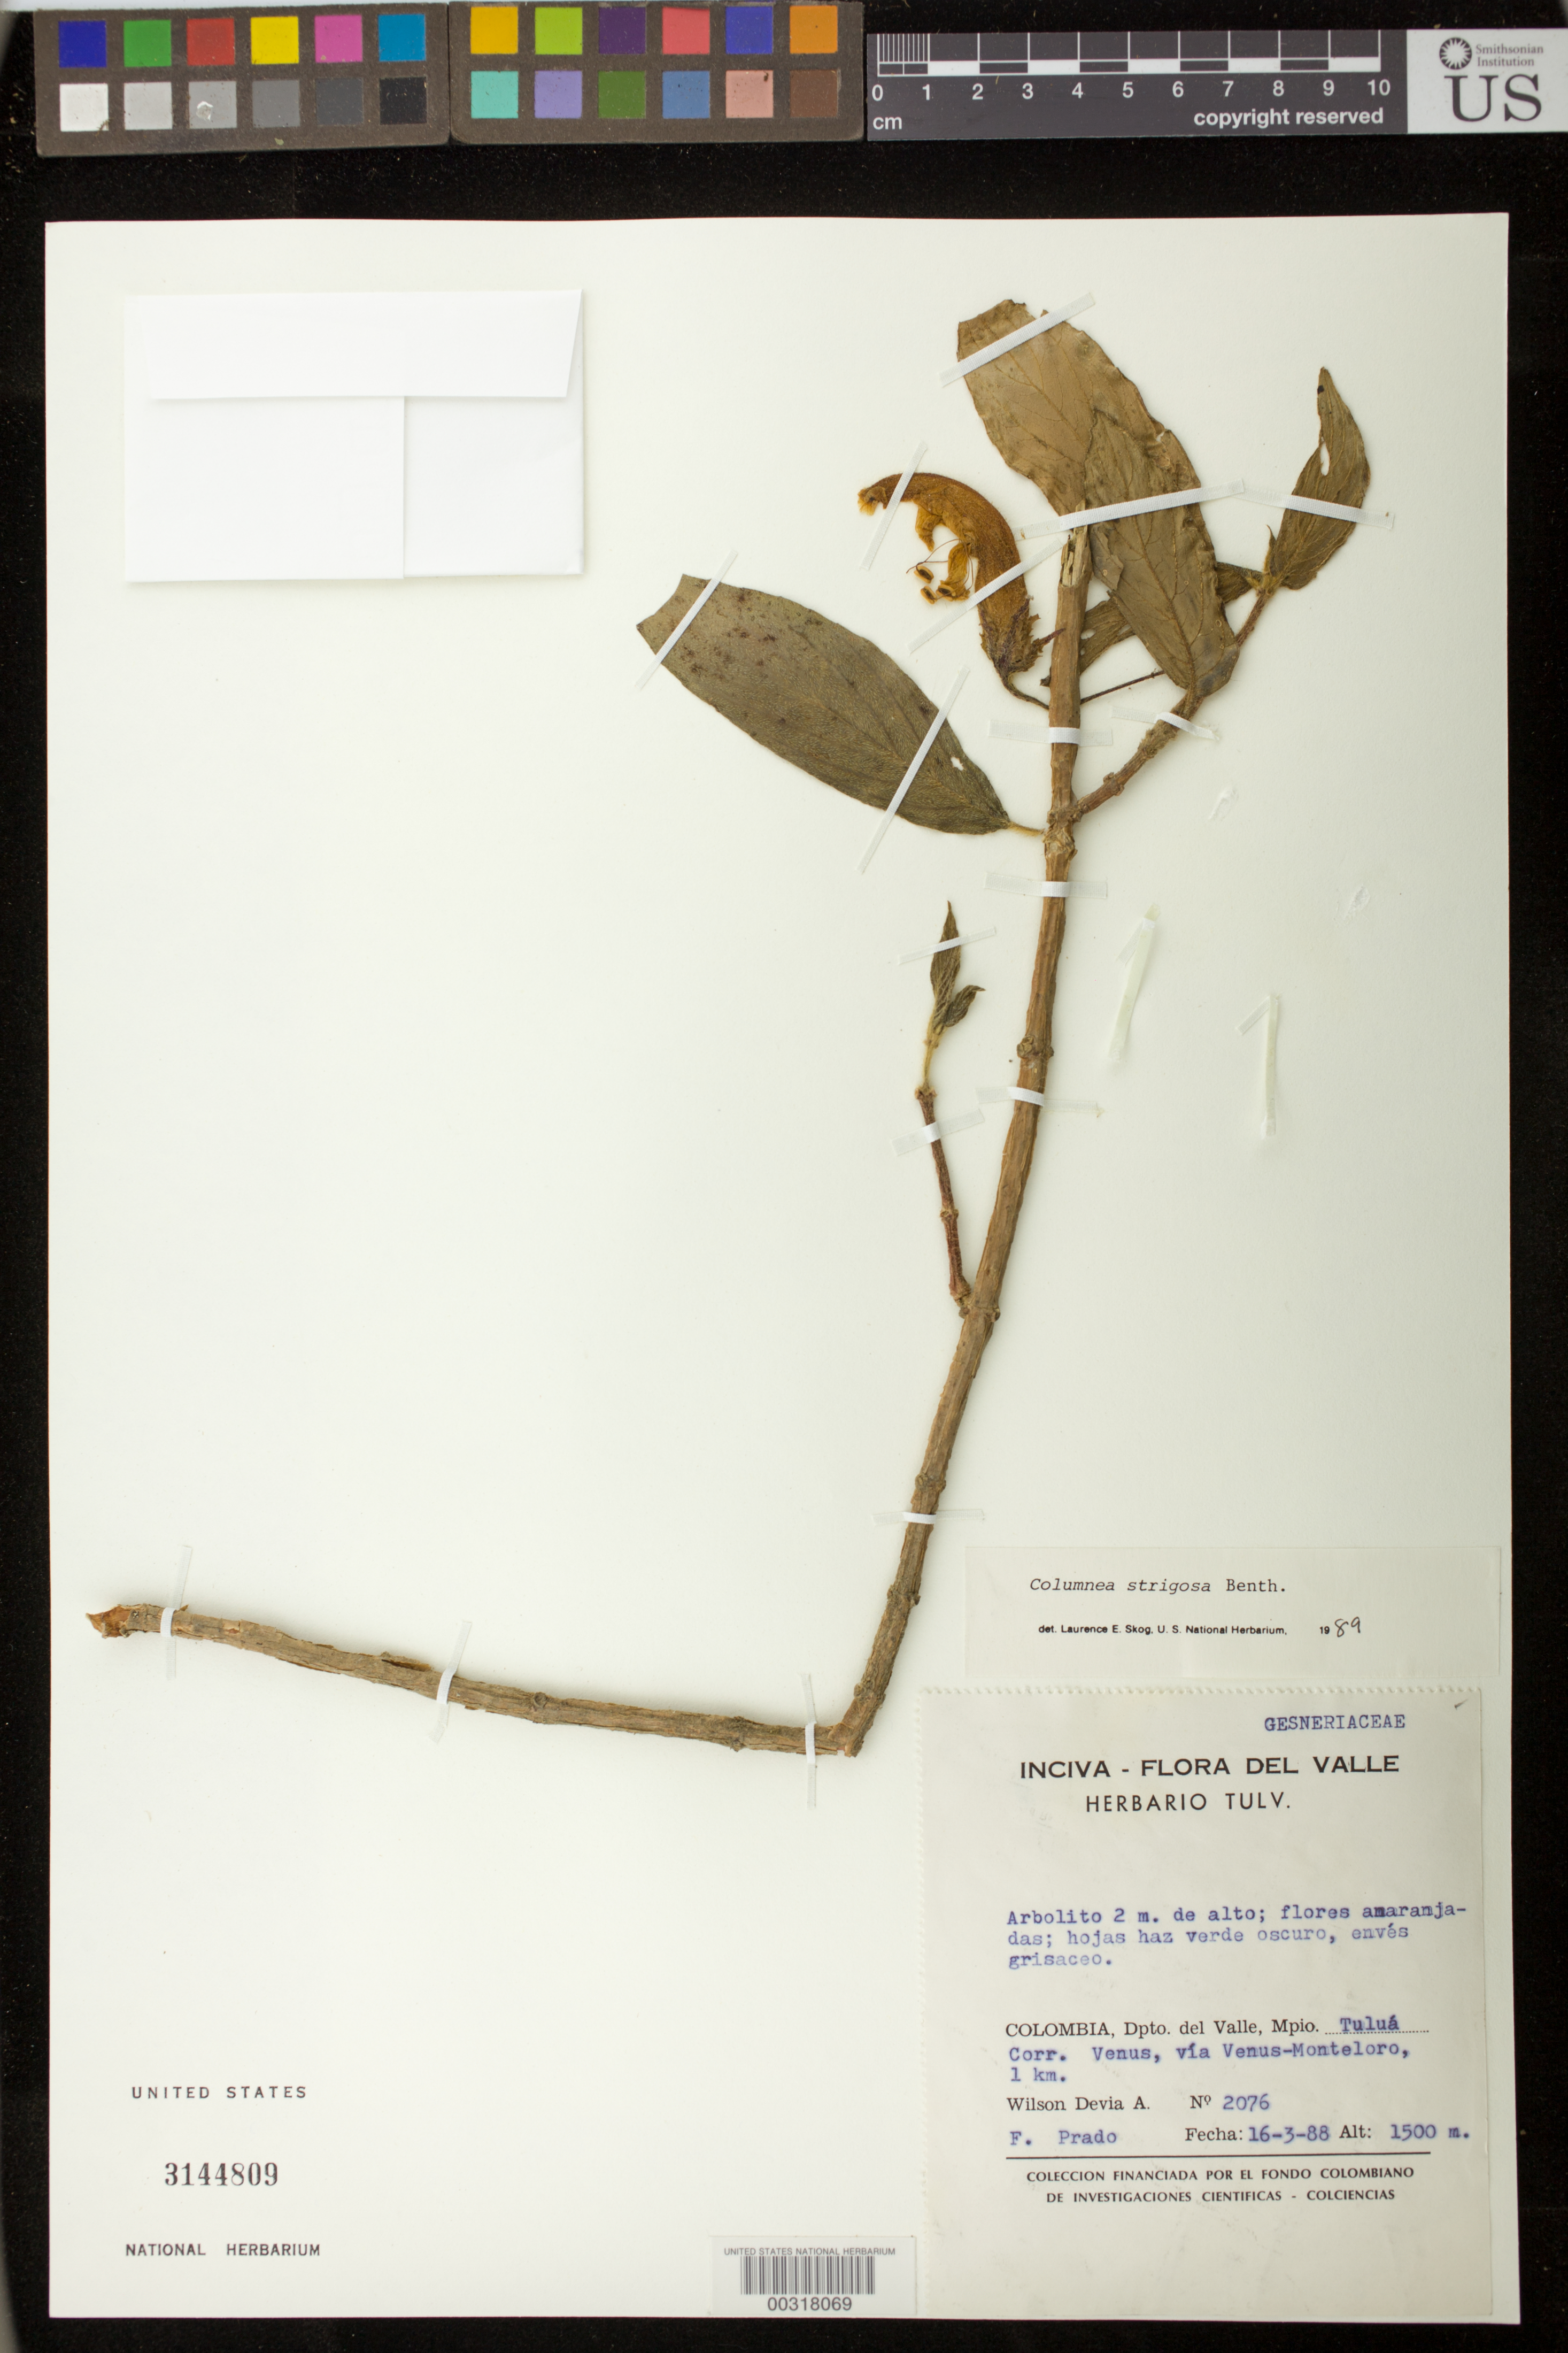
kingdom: Plantae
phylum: Tracheophyta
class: Magnoliopsida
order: Lamiales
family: Gesneriaceae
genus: Columnea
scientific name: Columnea strigosa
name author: Benth.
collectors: W. Devia A.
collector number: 2076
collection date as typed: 16 Mar 1988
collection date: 1988-03-16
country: Colombia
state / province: Valle del Cauca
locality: Mun. of Tulua, corr. Venus, via Venus-Monteloro, I km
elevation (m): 1500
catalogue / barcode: US 3144809